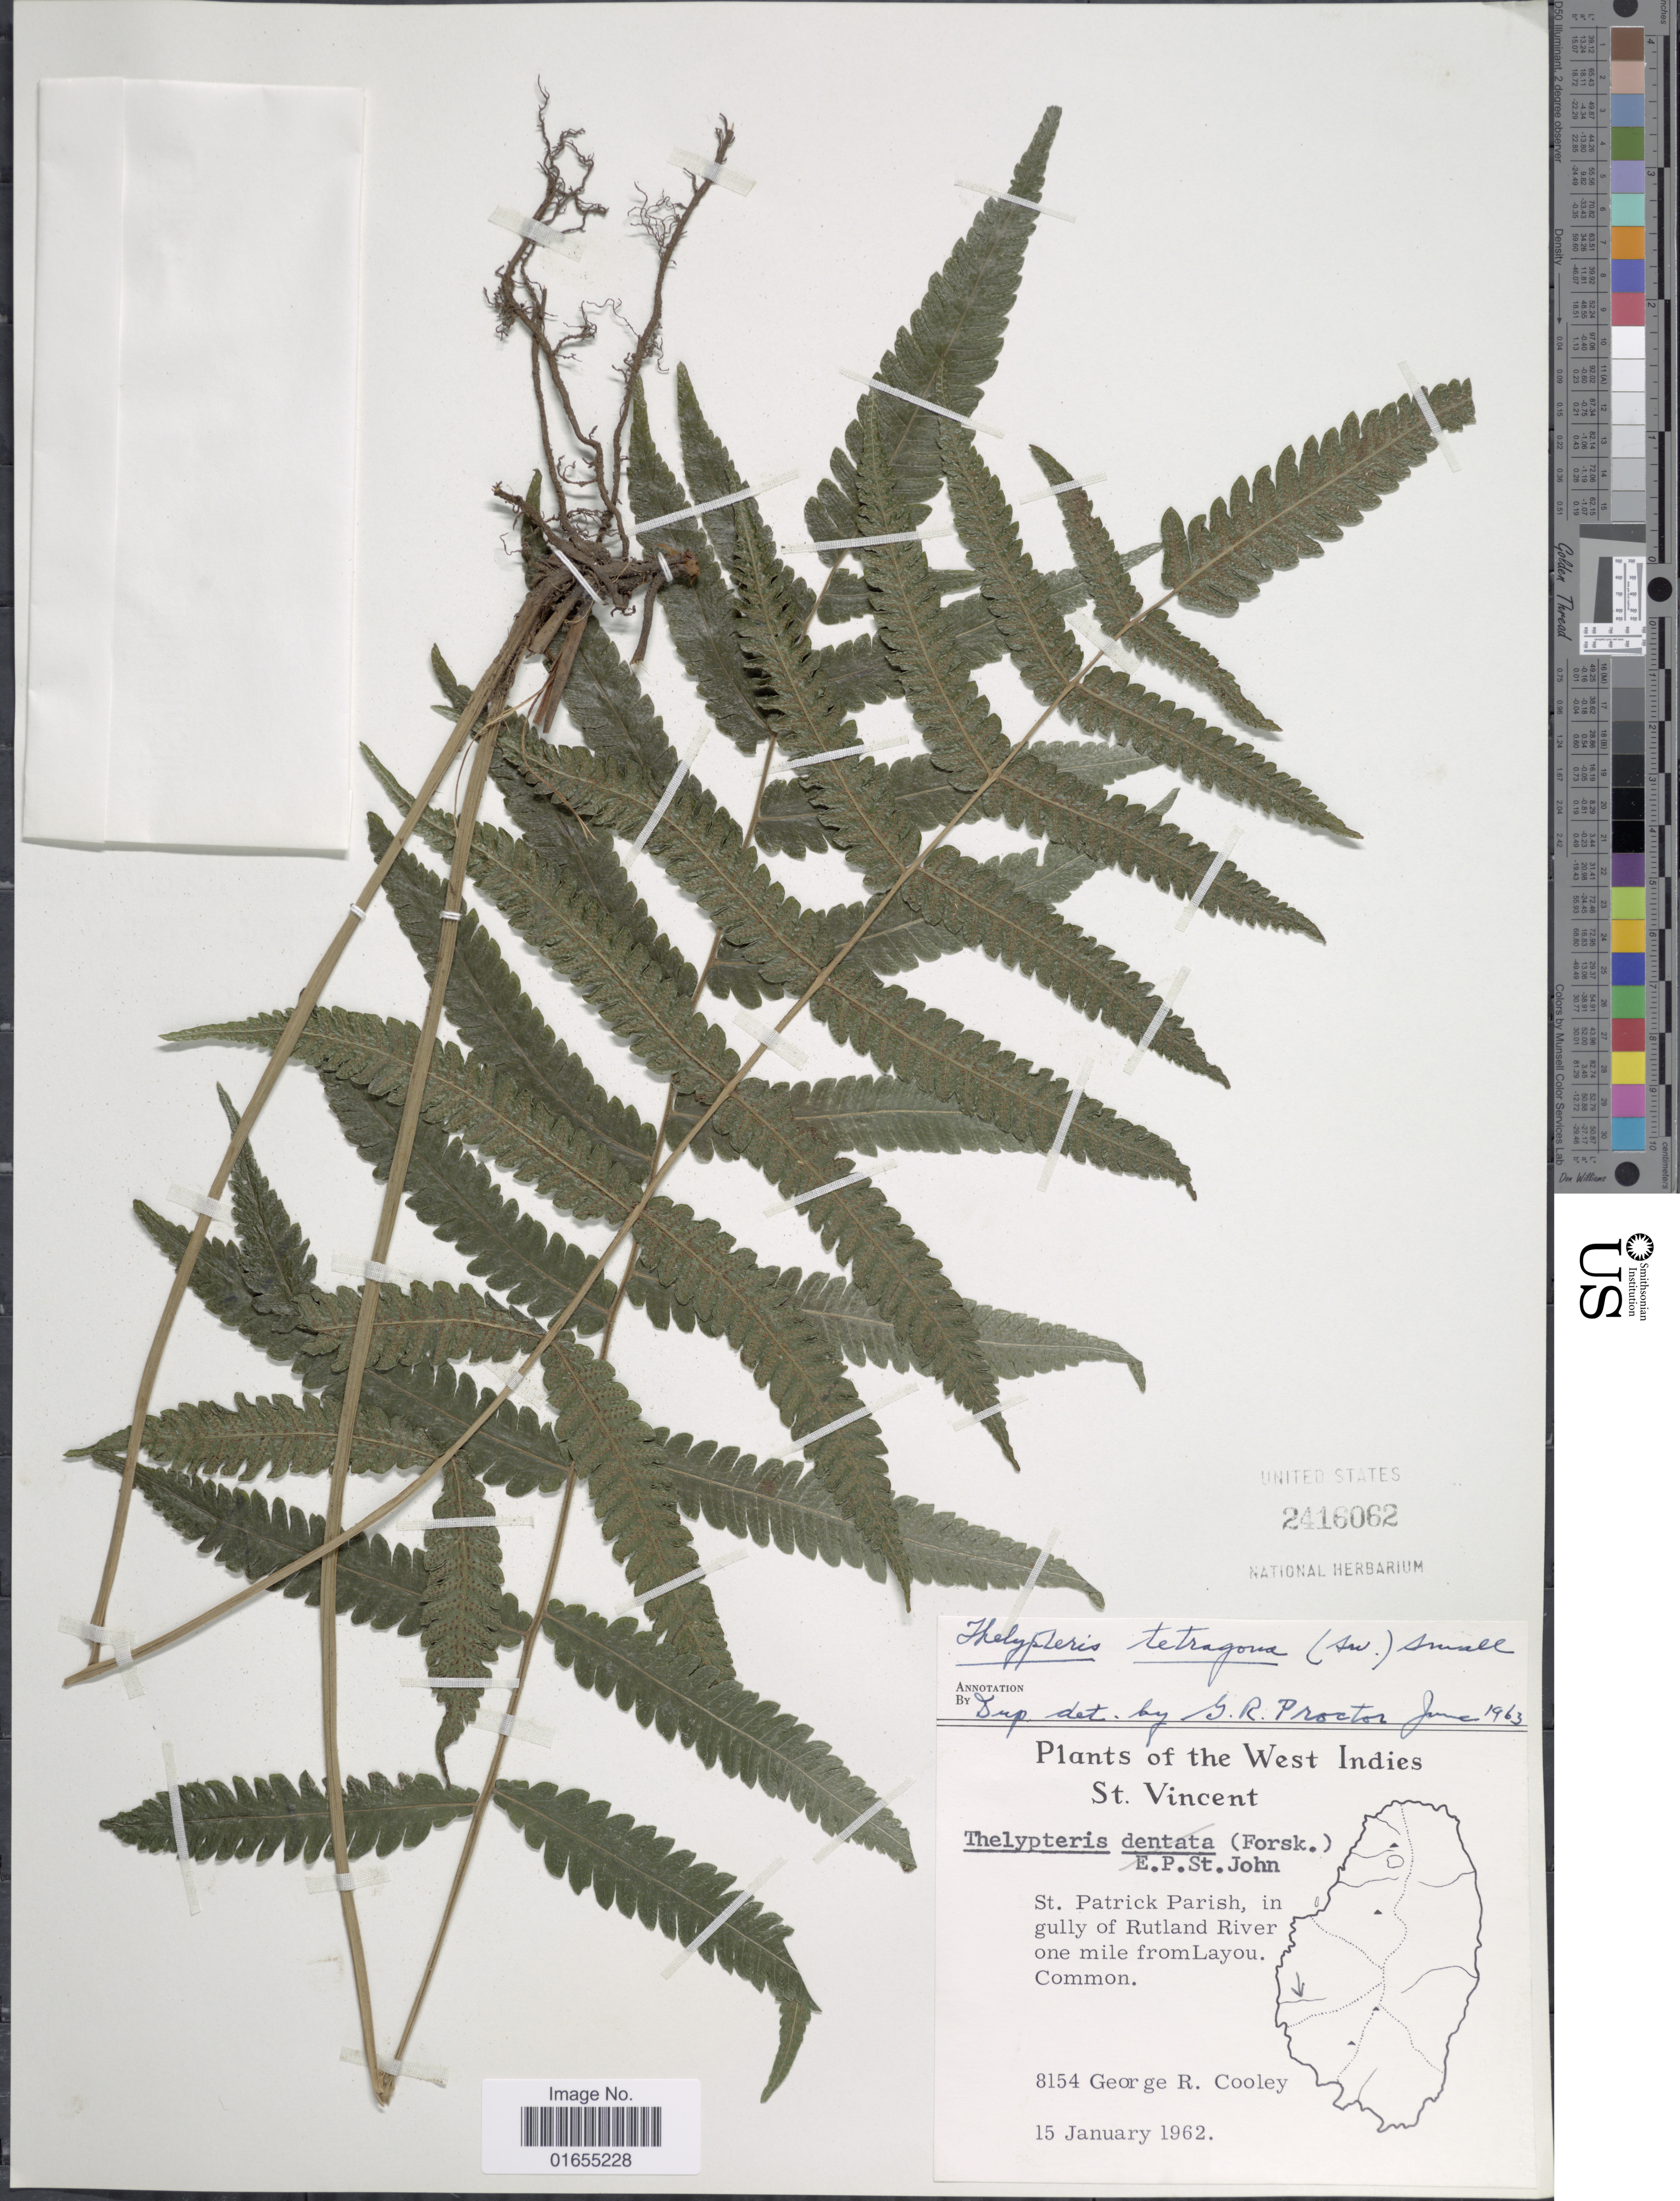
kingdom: Plantae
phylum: Tracheophyta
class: Polypodiopsida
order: Polypodiales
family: Thelypteridaceae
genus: Goniopteris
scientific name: Goniopteris tetragona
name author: (C. Presl) Sw.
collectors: G. R. Cooley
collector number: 8154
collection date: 1962-01-15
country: St. Vincent - Grenadines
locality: In gully of Rutland River one mile from Layou. St. Patrick Parish.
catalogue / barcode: US 2416062